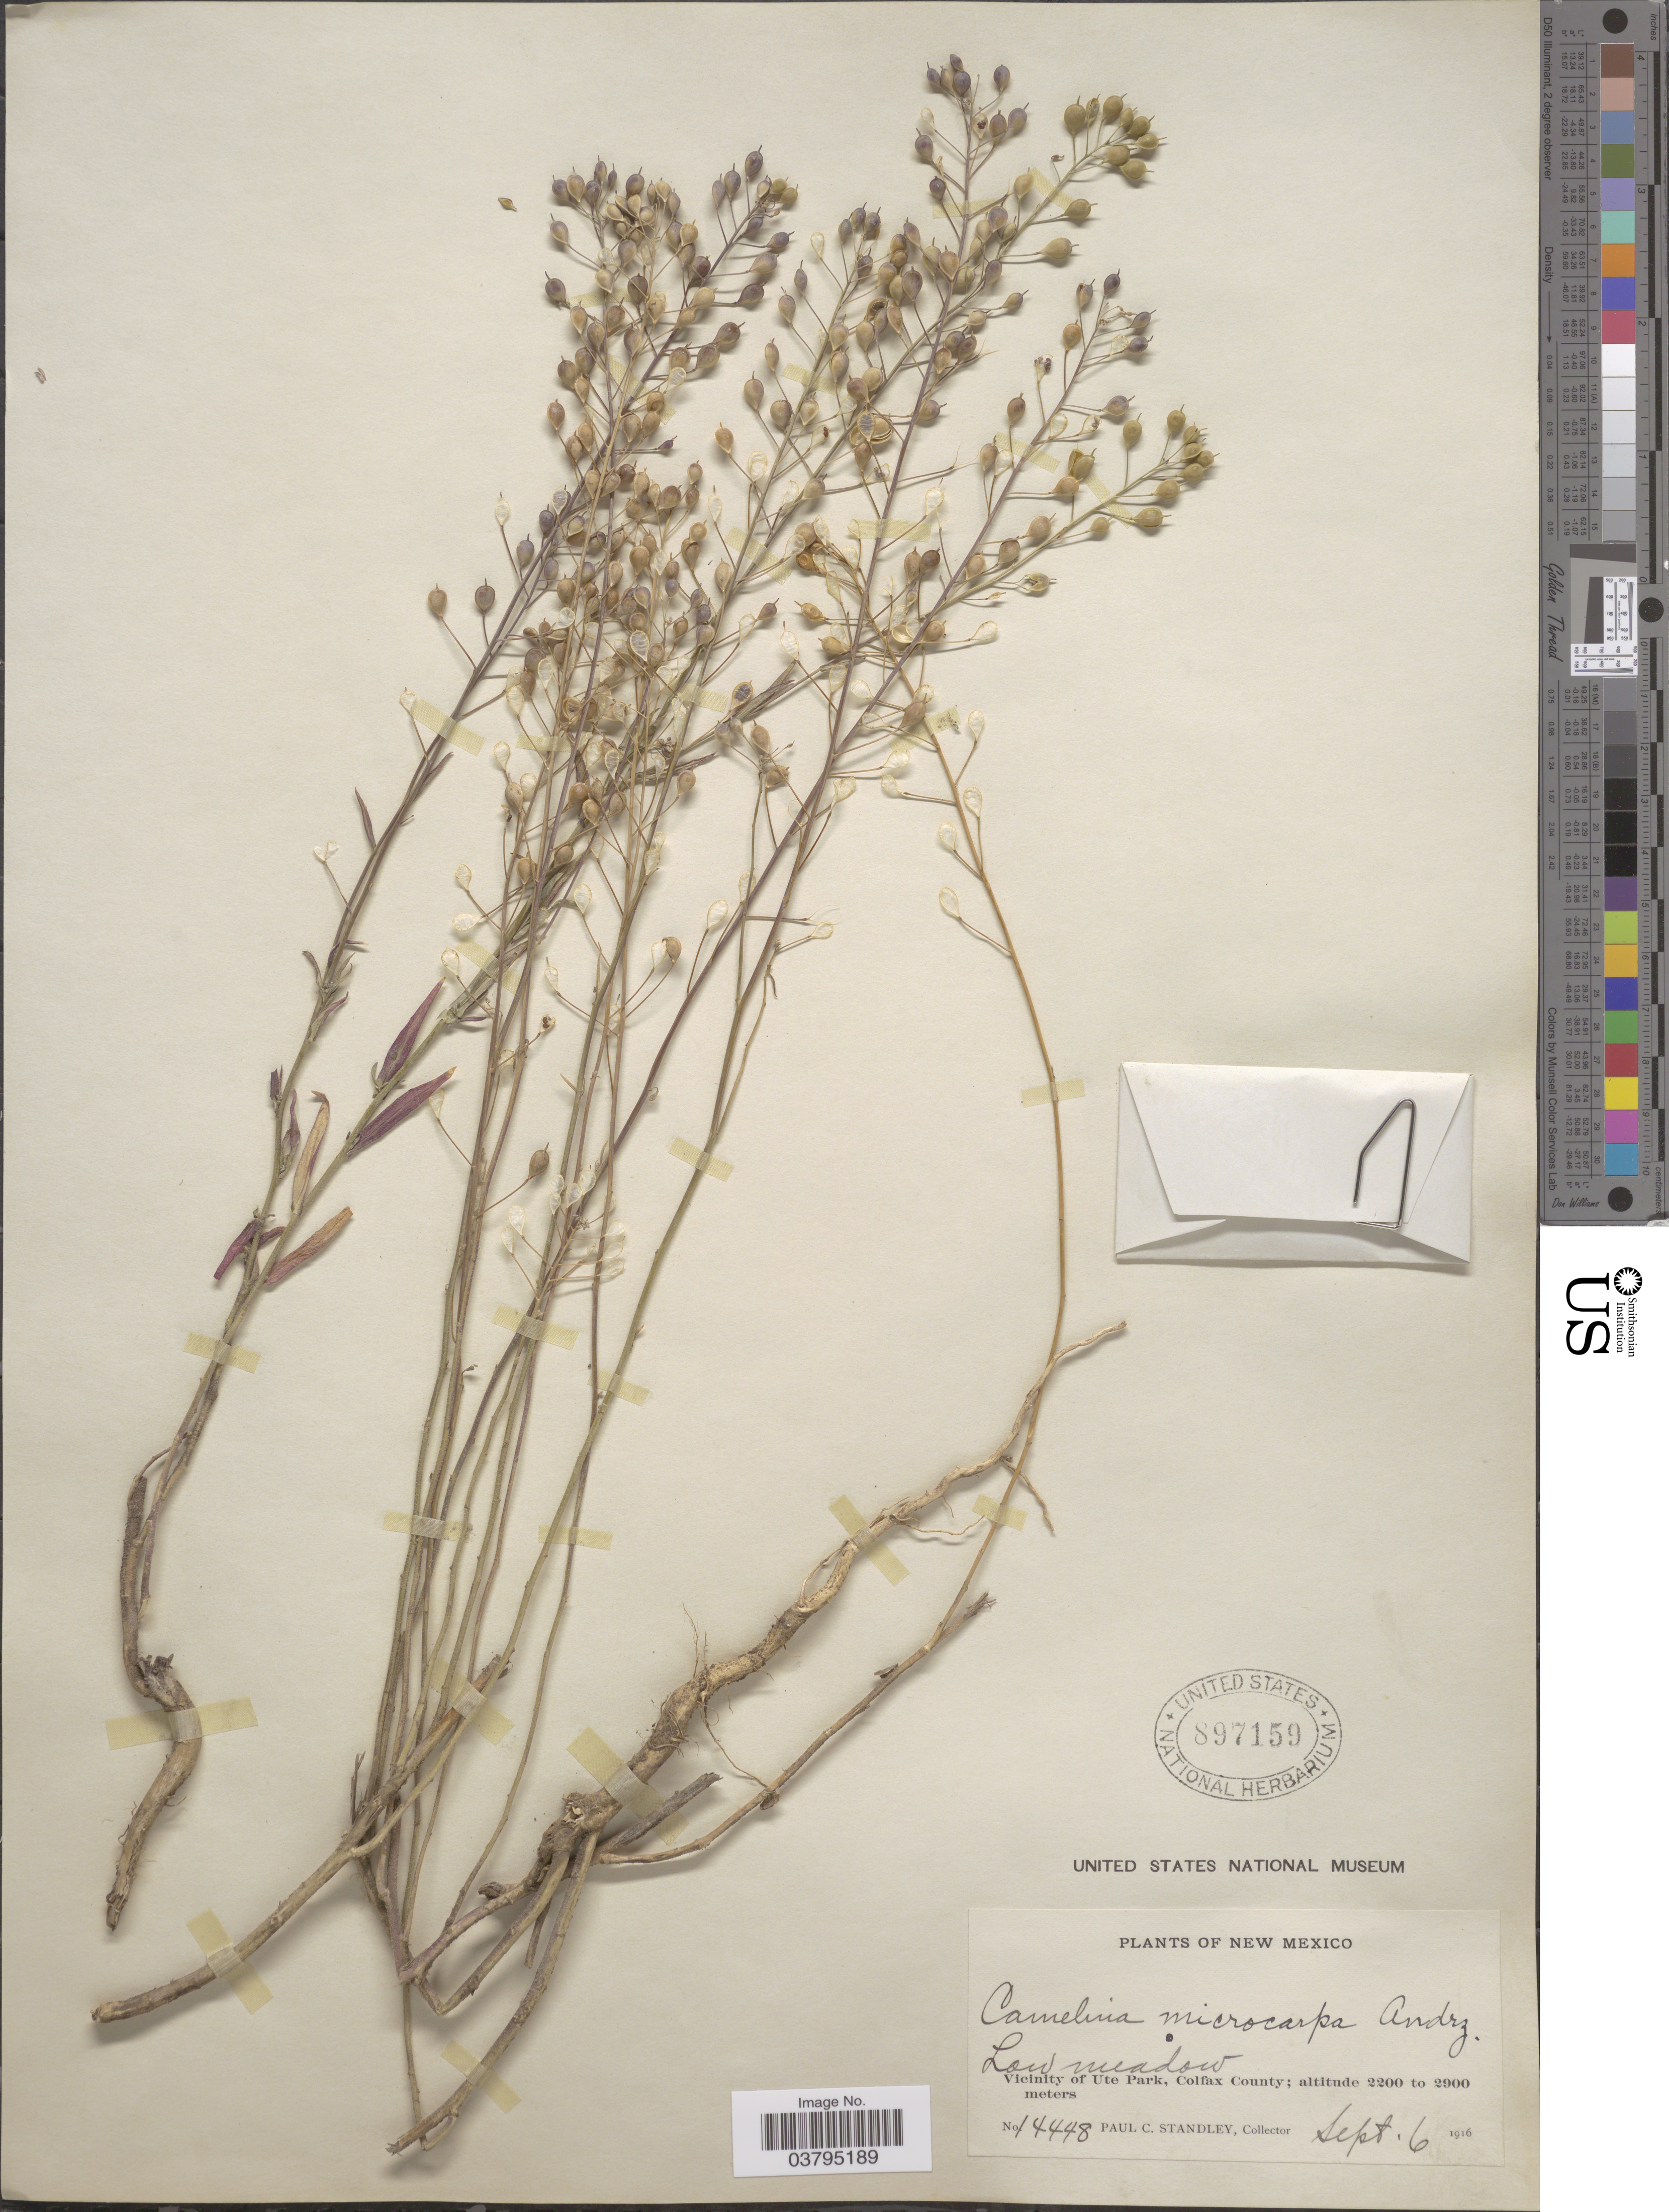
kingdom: Plantae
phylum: Tracheophyta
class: Magnoliopsida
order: Brassicales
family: Brassicaceae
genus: Camelina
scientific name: Camelina microcarpa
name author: DC.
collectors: P. C. Standley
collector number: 14448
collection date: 1916-09-06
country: United States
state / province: New Mexico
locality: Low meadow. Vicinity of Ute Park, Colfax County.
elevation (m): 2200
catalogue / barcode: US 897159